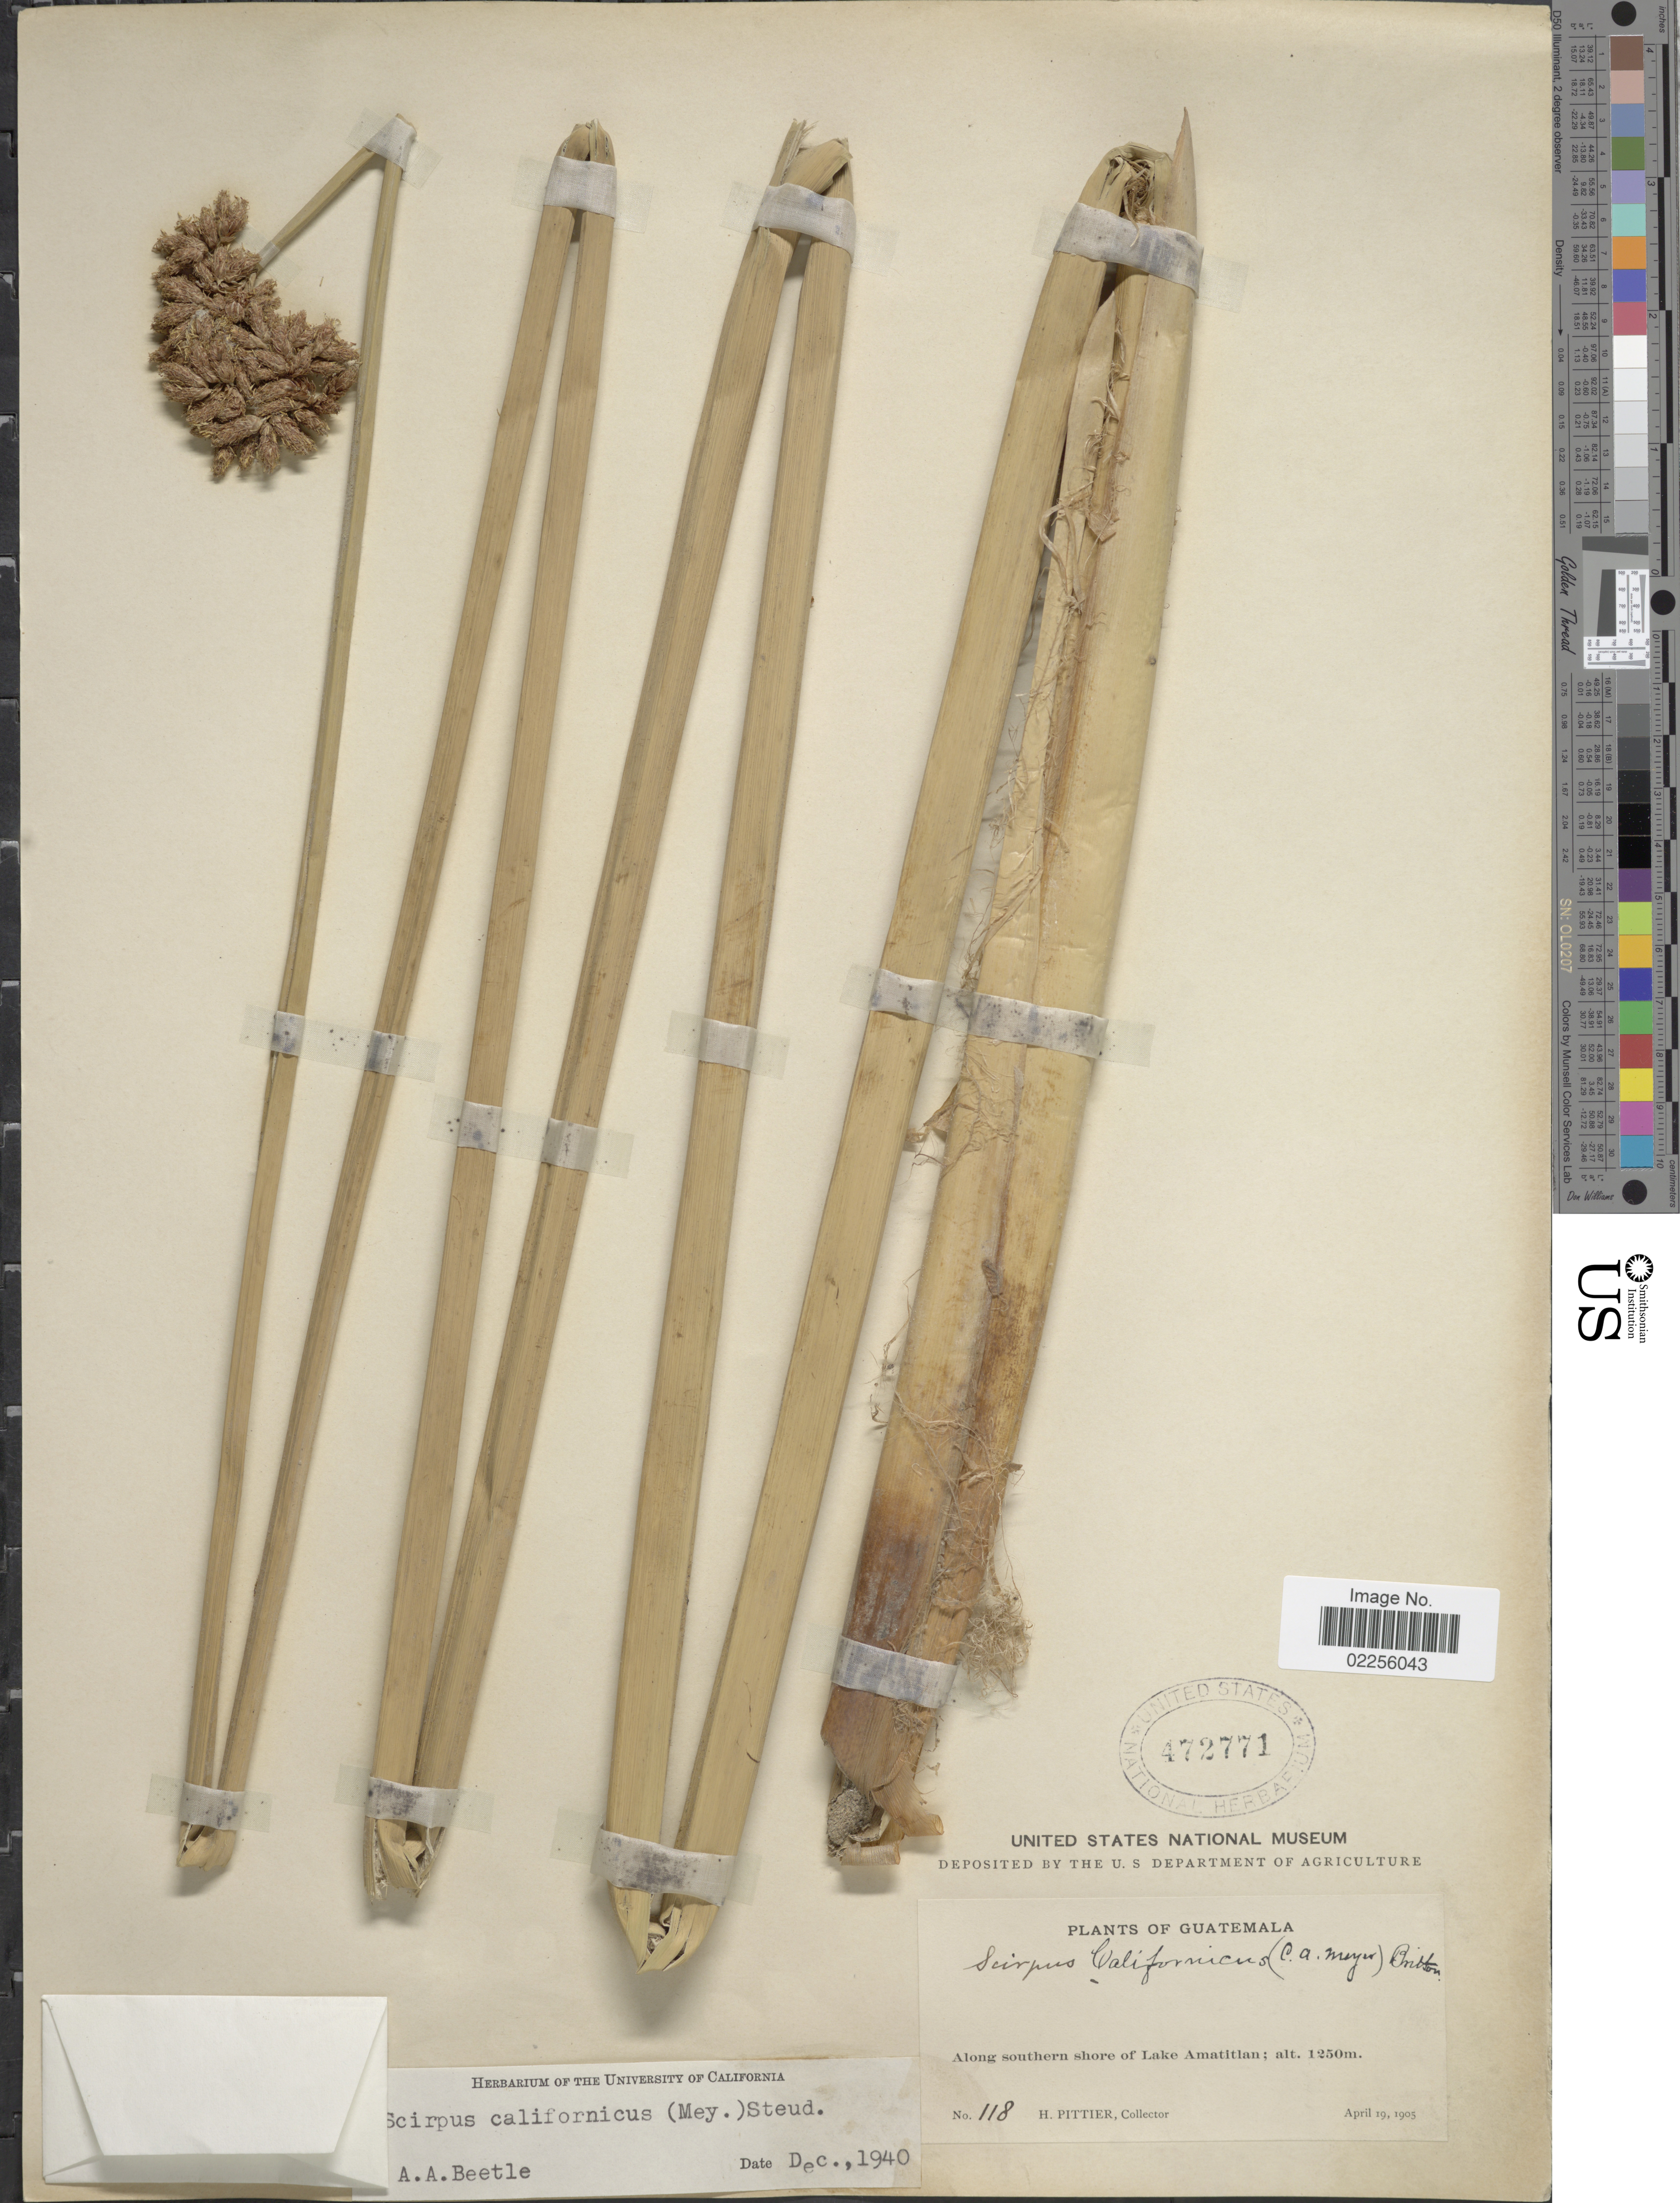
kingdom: Plantae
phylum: Tracheophyta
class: Liliopsida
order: Poales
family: Cyperaceae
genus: Schoenoplectus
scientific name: Schoenoplectus californicus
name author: (C.A. Mey.) Soják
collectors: H. F. Pittier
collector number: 118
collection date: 1905-04-19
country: Guatemala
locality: Along southern shore of Lake Amatitlan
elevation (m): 1250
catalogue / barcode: US 472771